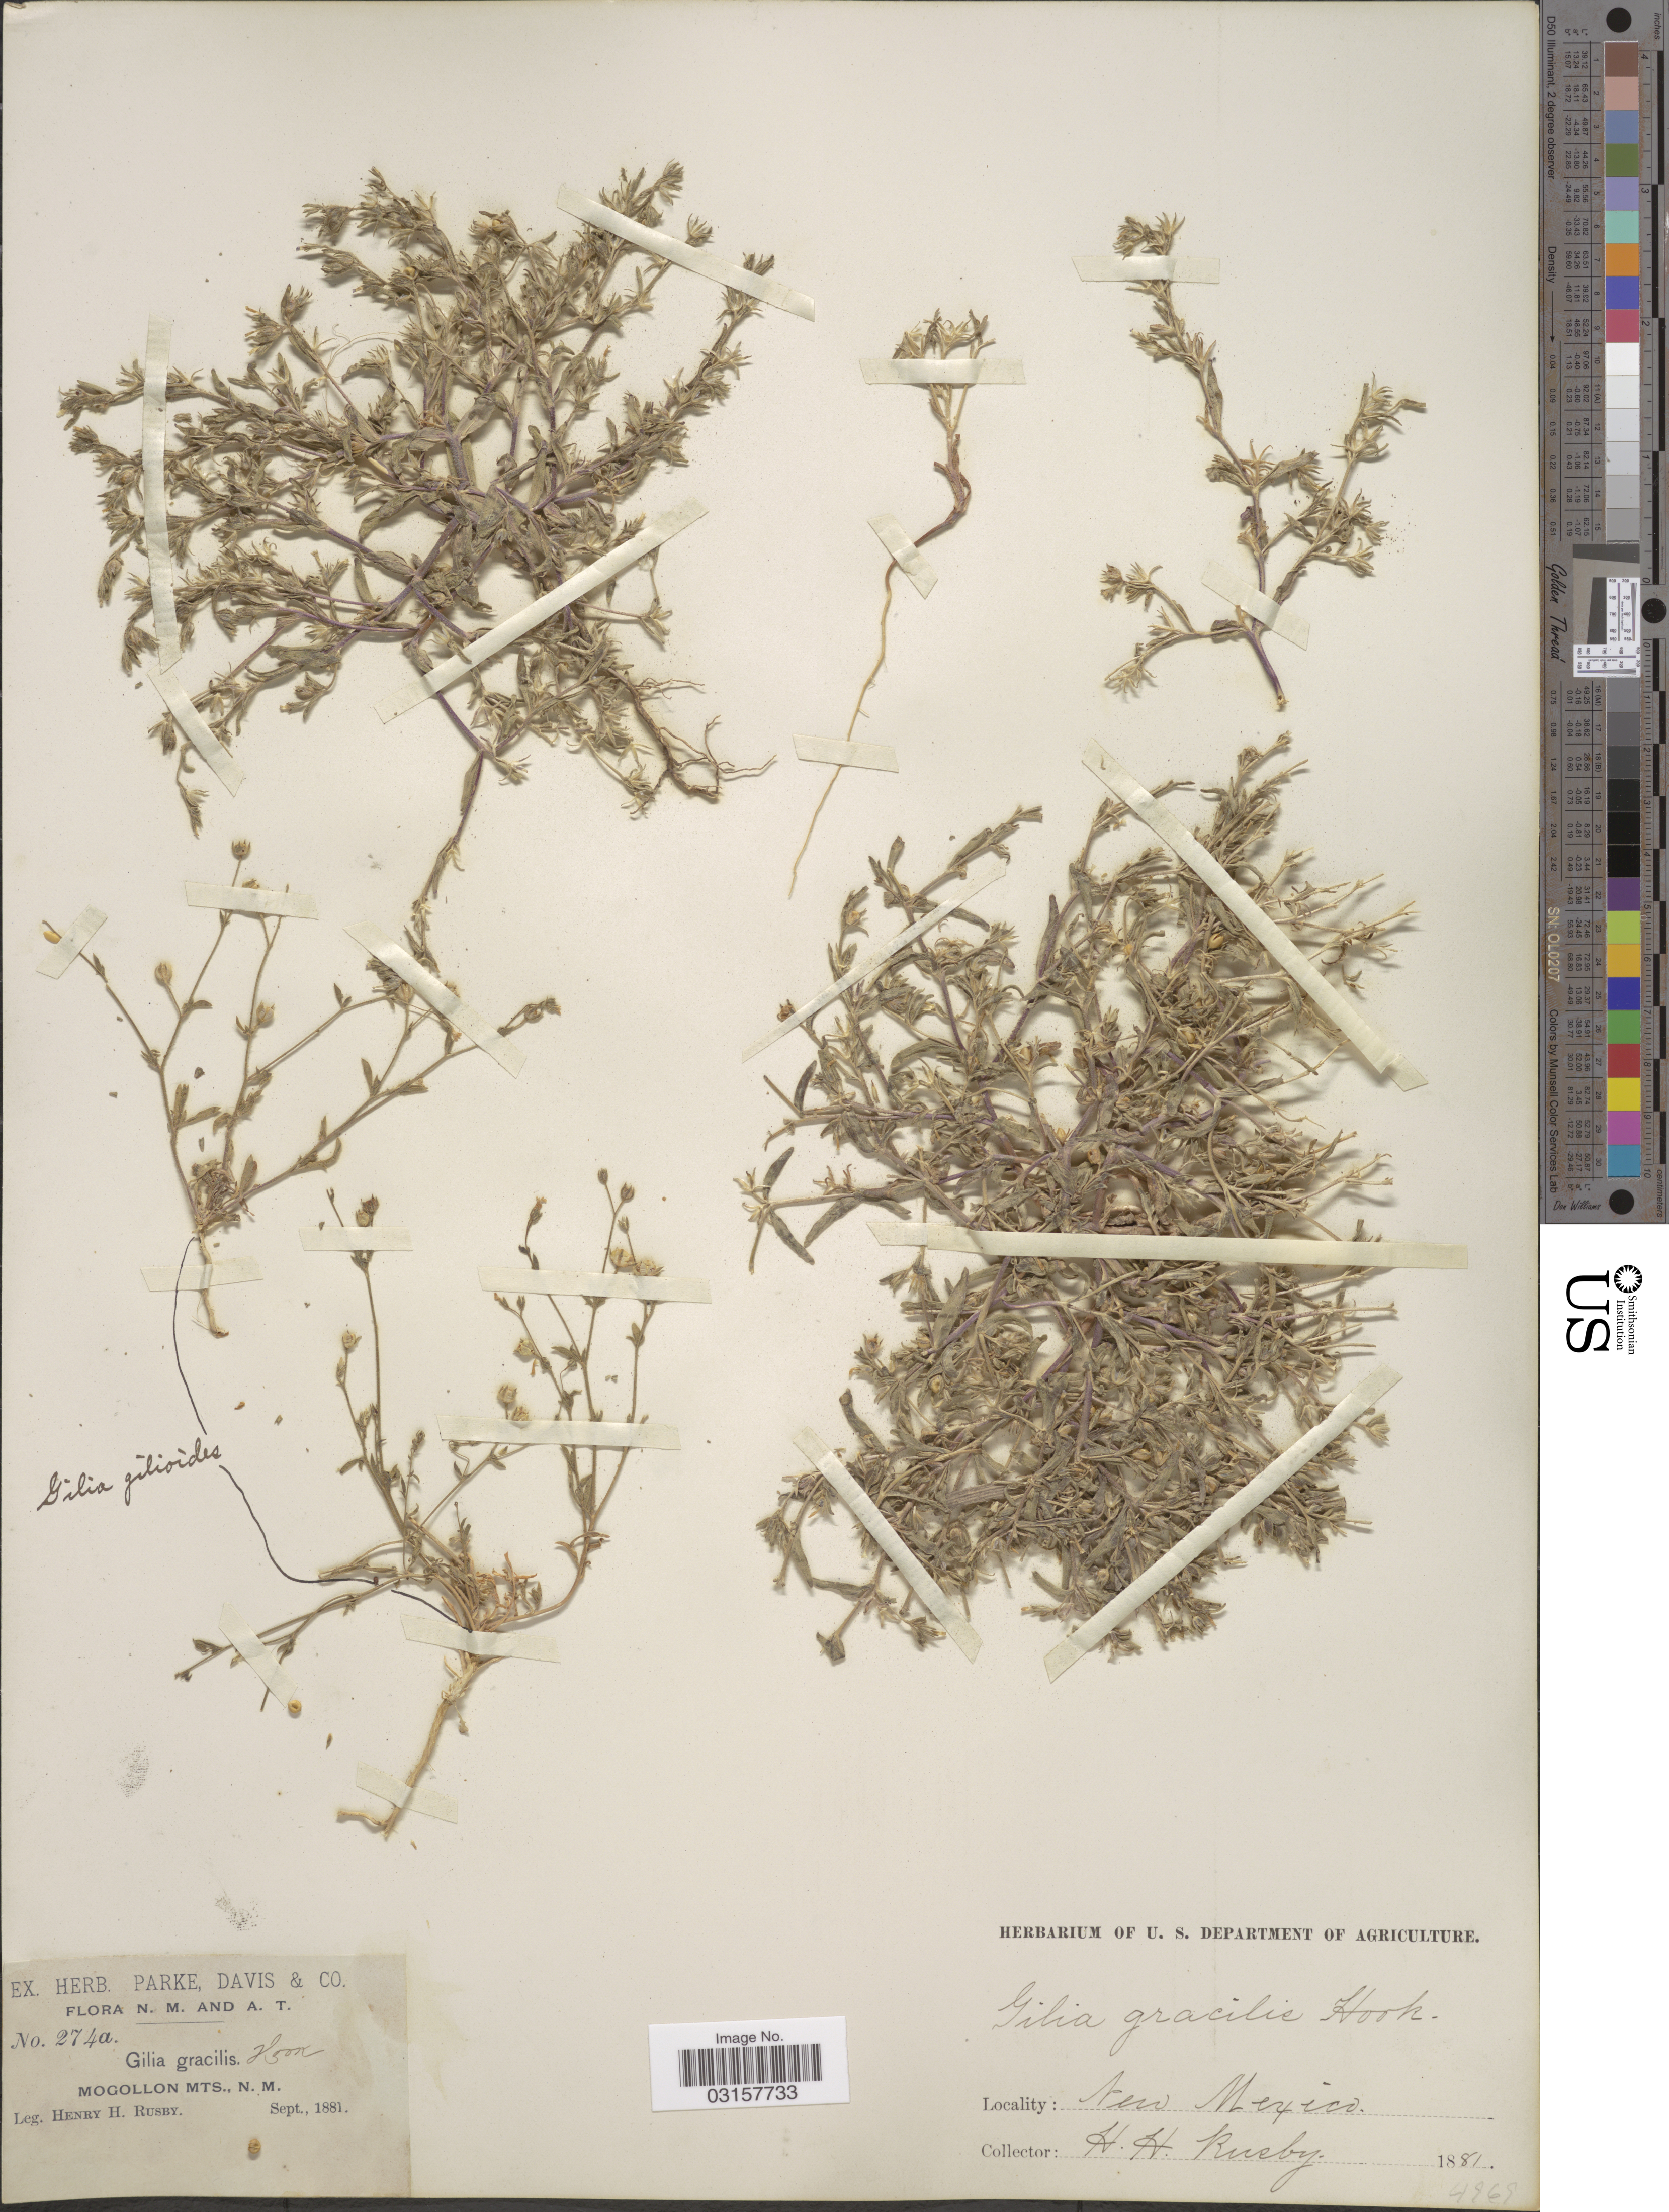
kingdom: Plantae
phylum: Tracheophyta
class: Magnoliopsida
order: Ericales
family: Polemoniaceae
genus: Microsteris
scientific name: Microsteris gracilis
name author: (Hook.) Greene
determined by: (US) Smithsonian Institution - National Museum of Natural History - Department of Botany (UNITED STATES)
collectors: H. H. Rusby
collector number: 274a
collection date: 1881-09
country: United States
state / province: New Mexico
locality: Mogollon Mts.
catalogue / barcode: US 103236